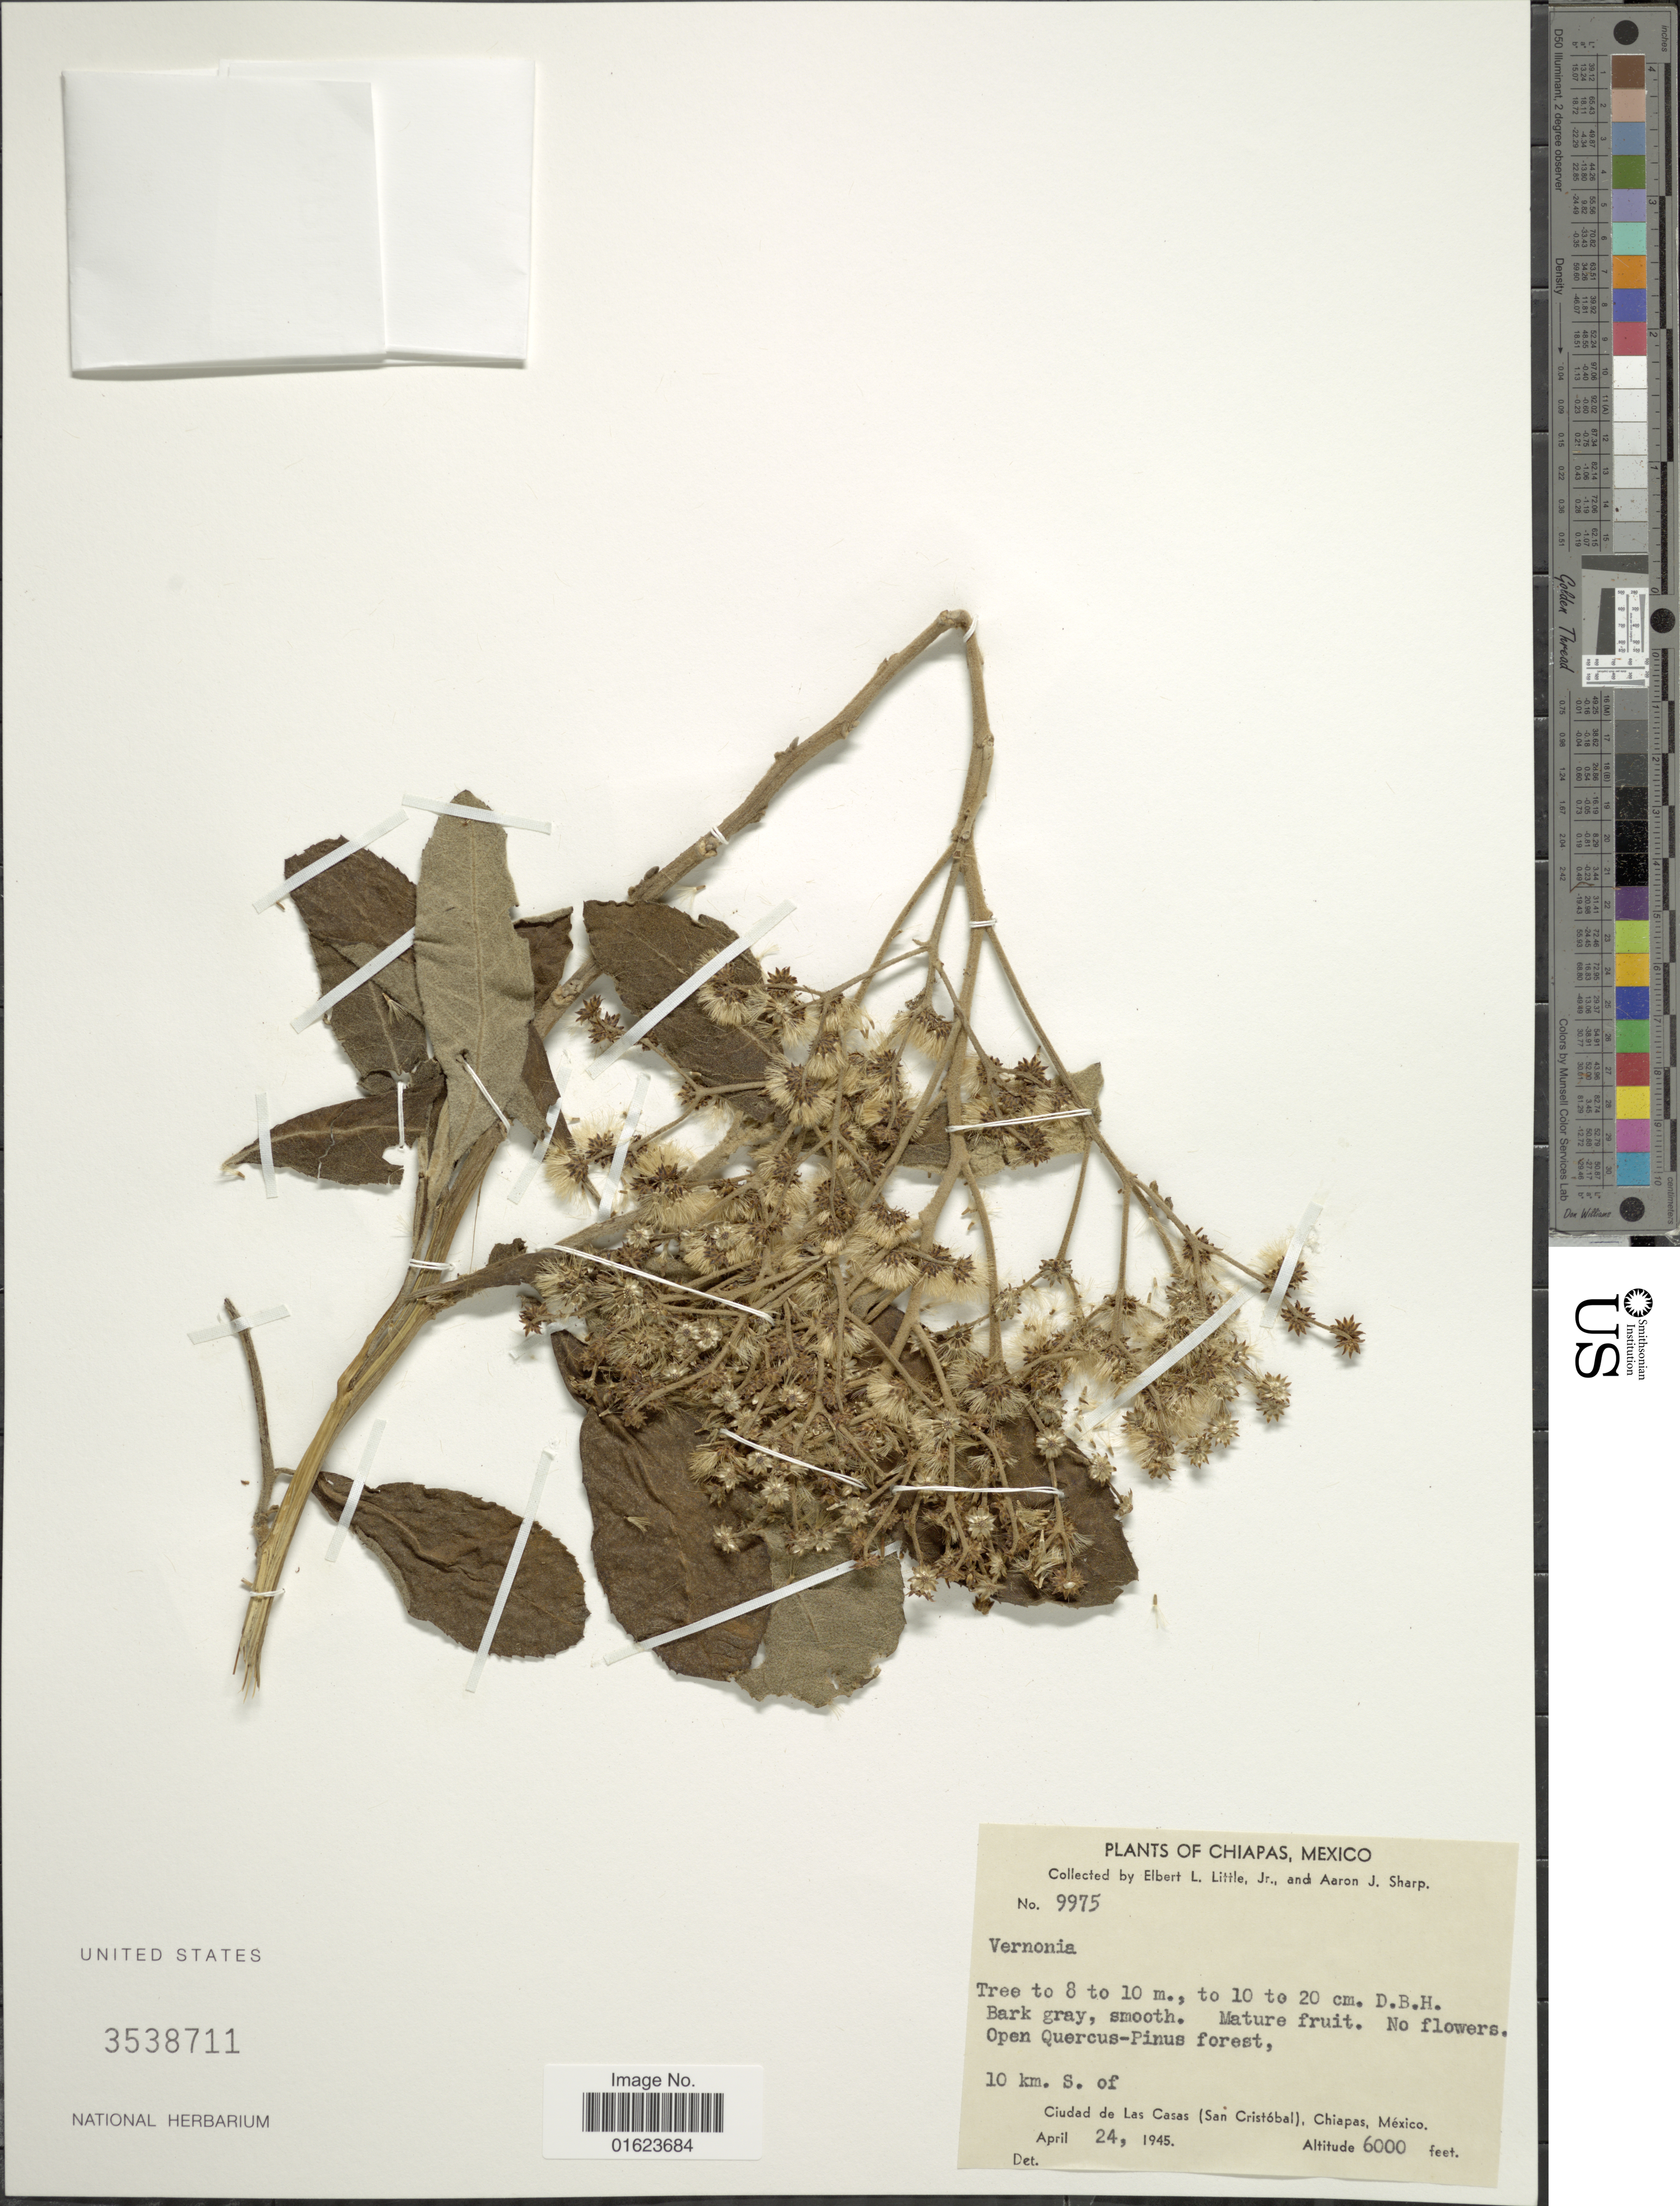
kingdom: Plantae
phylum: Tracheophyta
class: Magnoliopsida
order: Asterales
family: Asteraceae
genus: Vernonanthura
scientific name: Vernonanthura deppeana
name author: (Less.) H. Rob.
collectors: E. L. Little & Mrs A. J. Sharp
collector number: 9975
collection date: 1945-04-24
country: Mexico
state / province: Chiapas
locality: Chiapas, Mexico. Ciudad de las Casas (San Cristobal), Chiapas Mexico.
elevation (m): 1829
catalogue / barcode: US 3538711